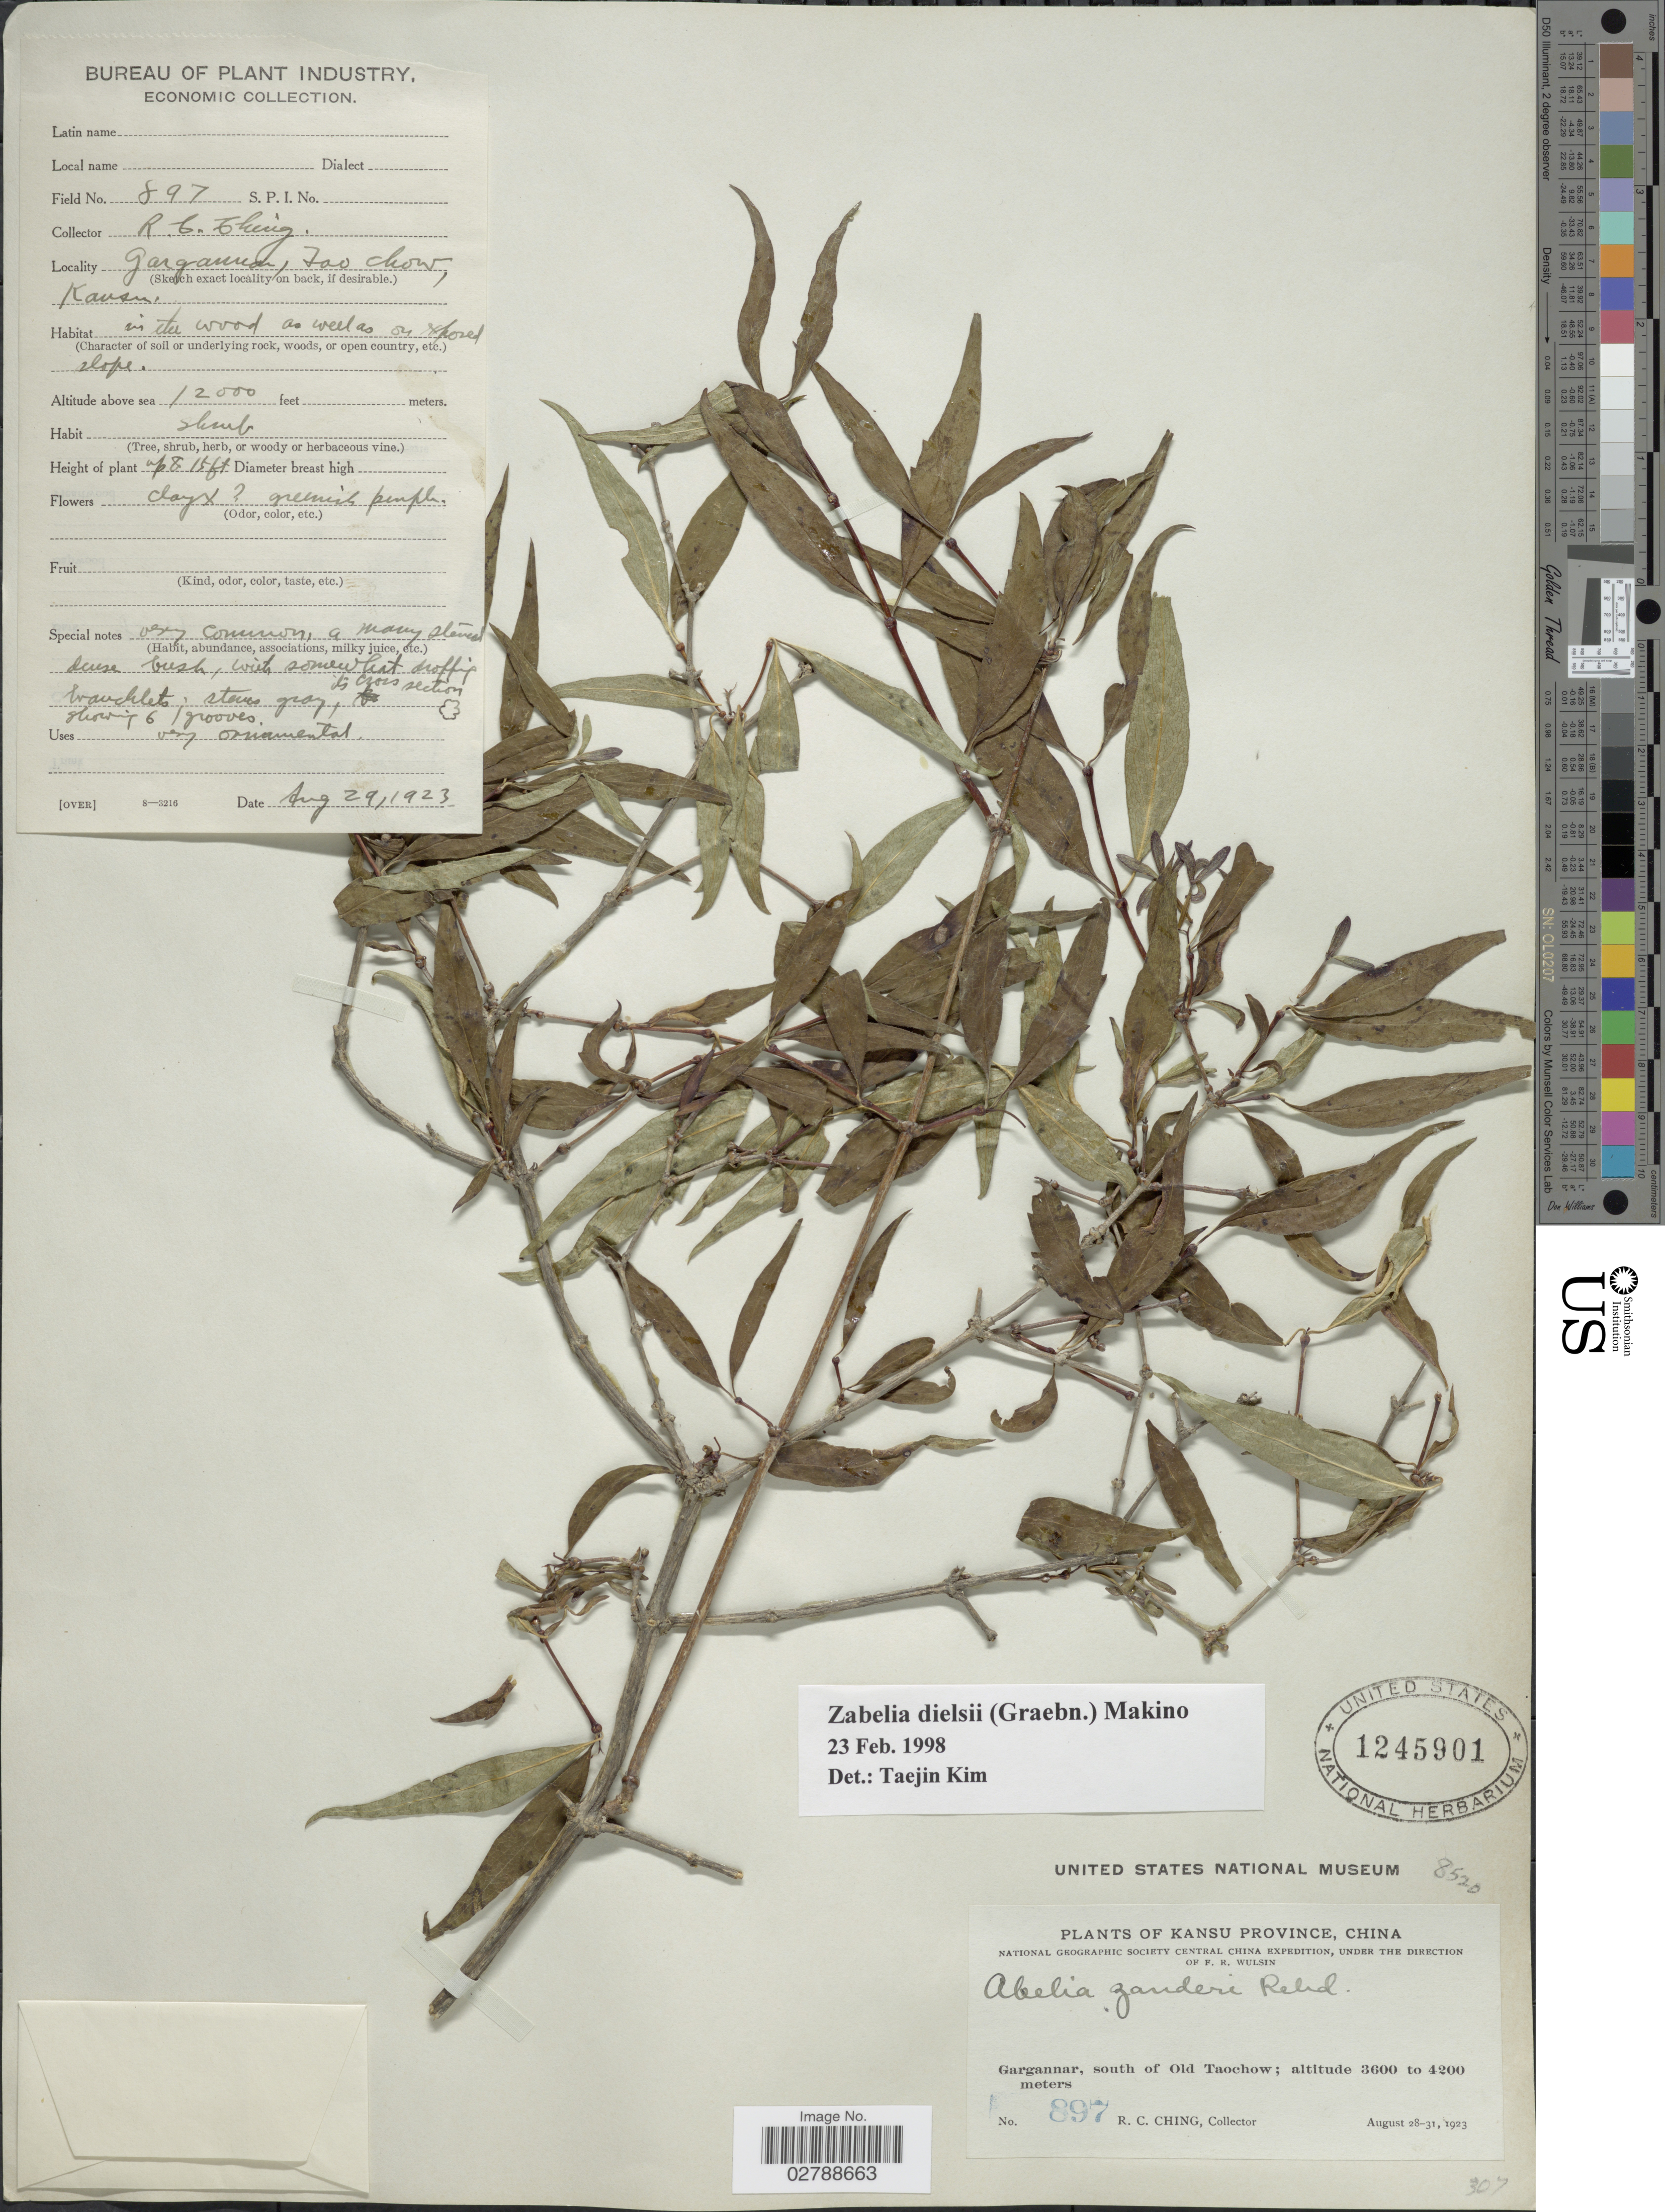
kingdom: Plantae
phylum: Tracheophyta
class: Magnoliopsida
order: Dipsacales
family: Caprifoliaceae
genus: Zabelia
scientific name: Zabelia dielsii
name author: (Graebn.) Makino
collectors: R. C. Ching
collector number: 897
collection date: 1923-08-29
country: China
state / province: Gansu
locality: Kansu Province. Gargannar, south of Old Taochow.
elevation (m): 3658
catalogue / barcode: US 1245901